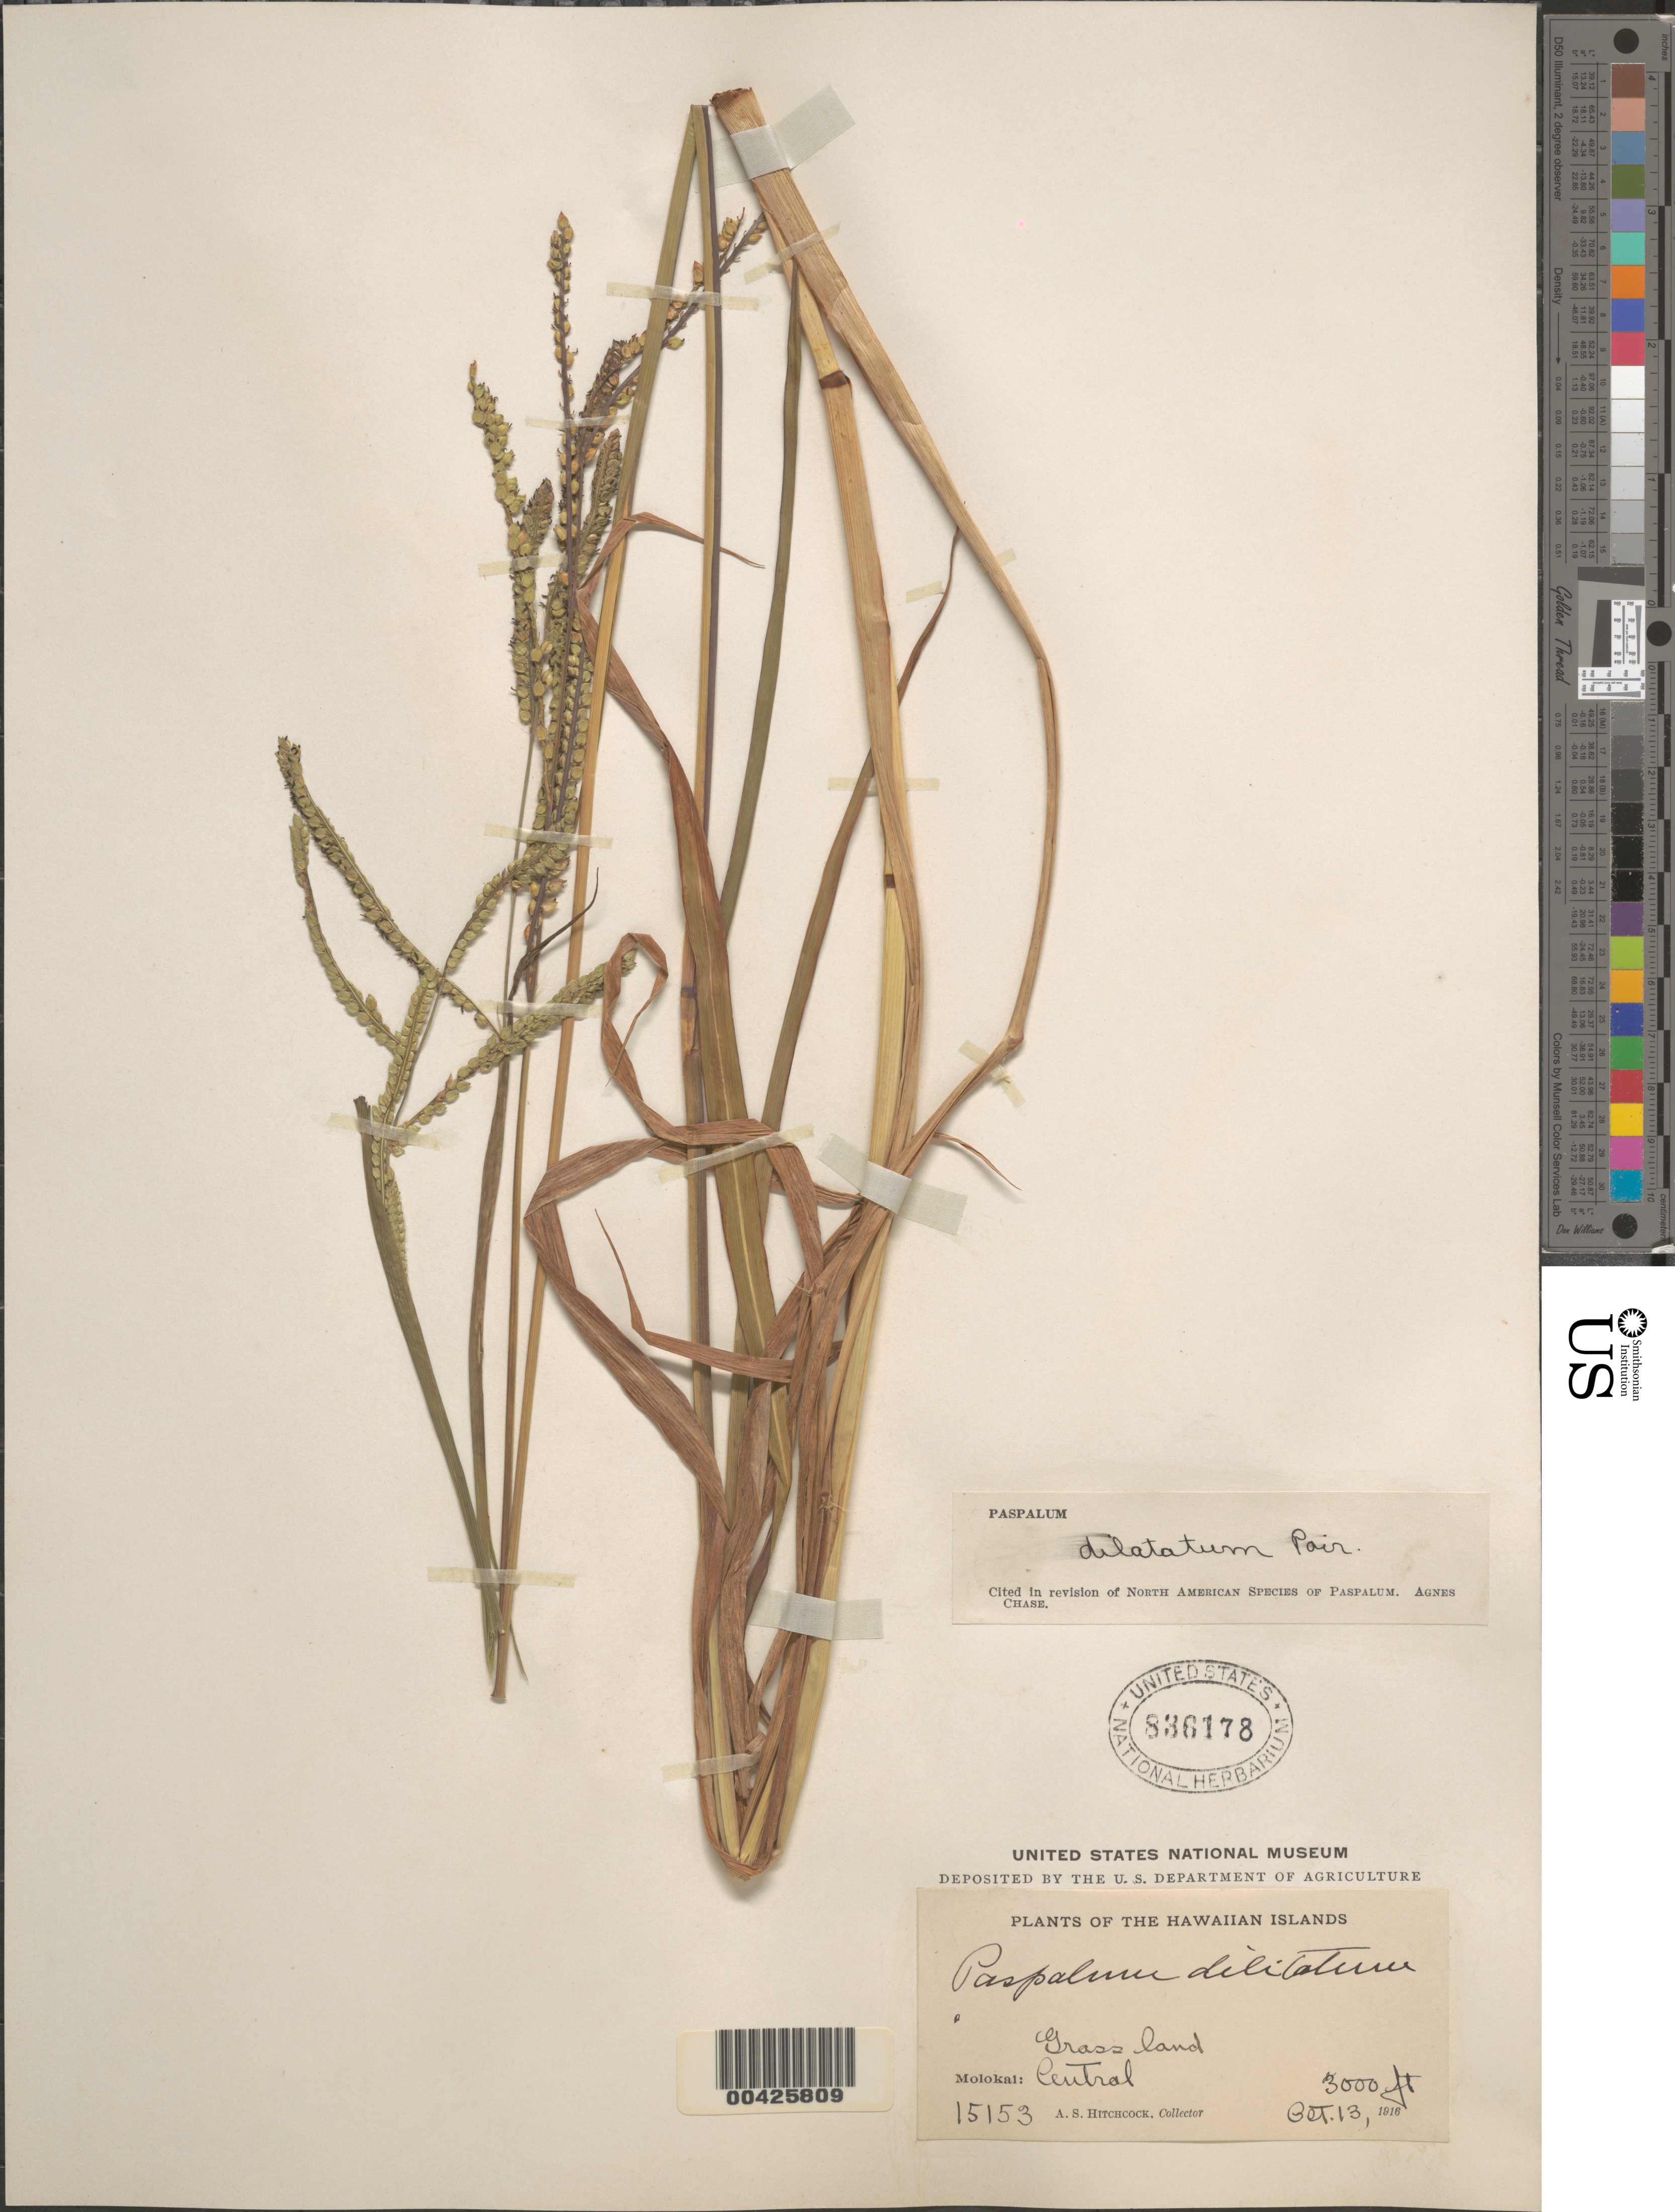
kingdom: Plantae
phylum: Tracheophyta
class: Liliopsida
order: Poales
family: Poaceae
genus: Paspalum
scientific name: Paspalum dilatatum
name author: Poir. in Lam.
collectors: A. S. Hitchcock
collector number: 15153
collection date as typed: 13 Oct 1916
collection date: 1916-10-13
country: United States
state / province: Hawaii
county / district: Maui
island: Moloka'i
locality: Central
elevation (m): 914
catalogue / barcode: US 836178